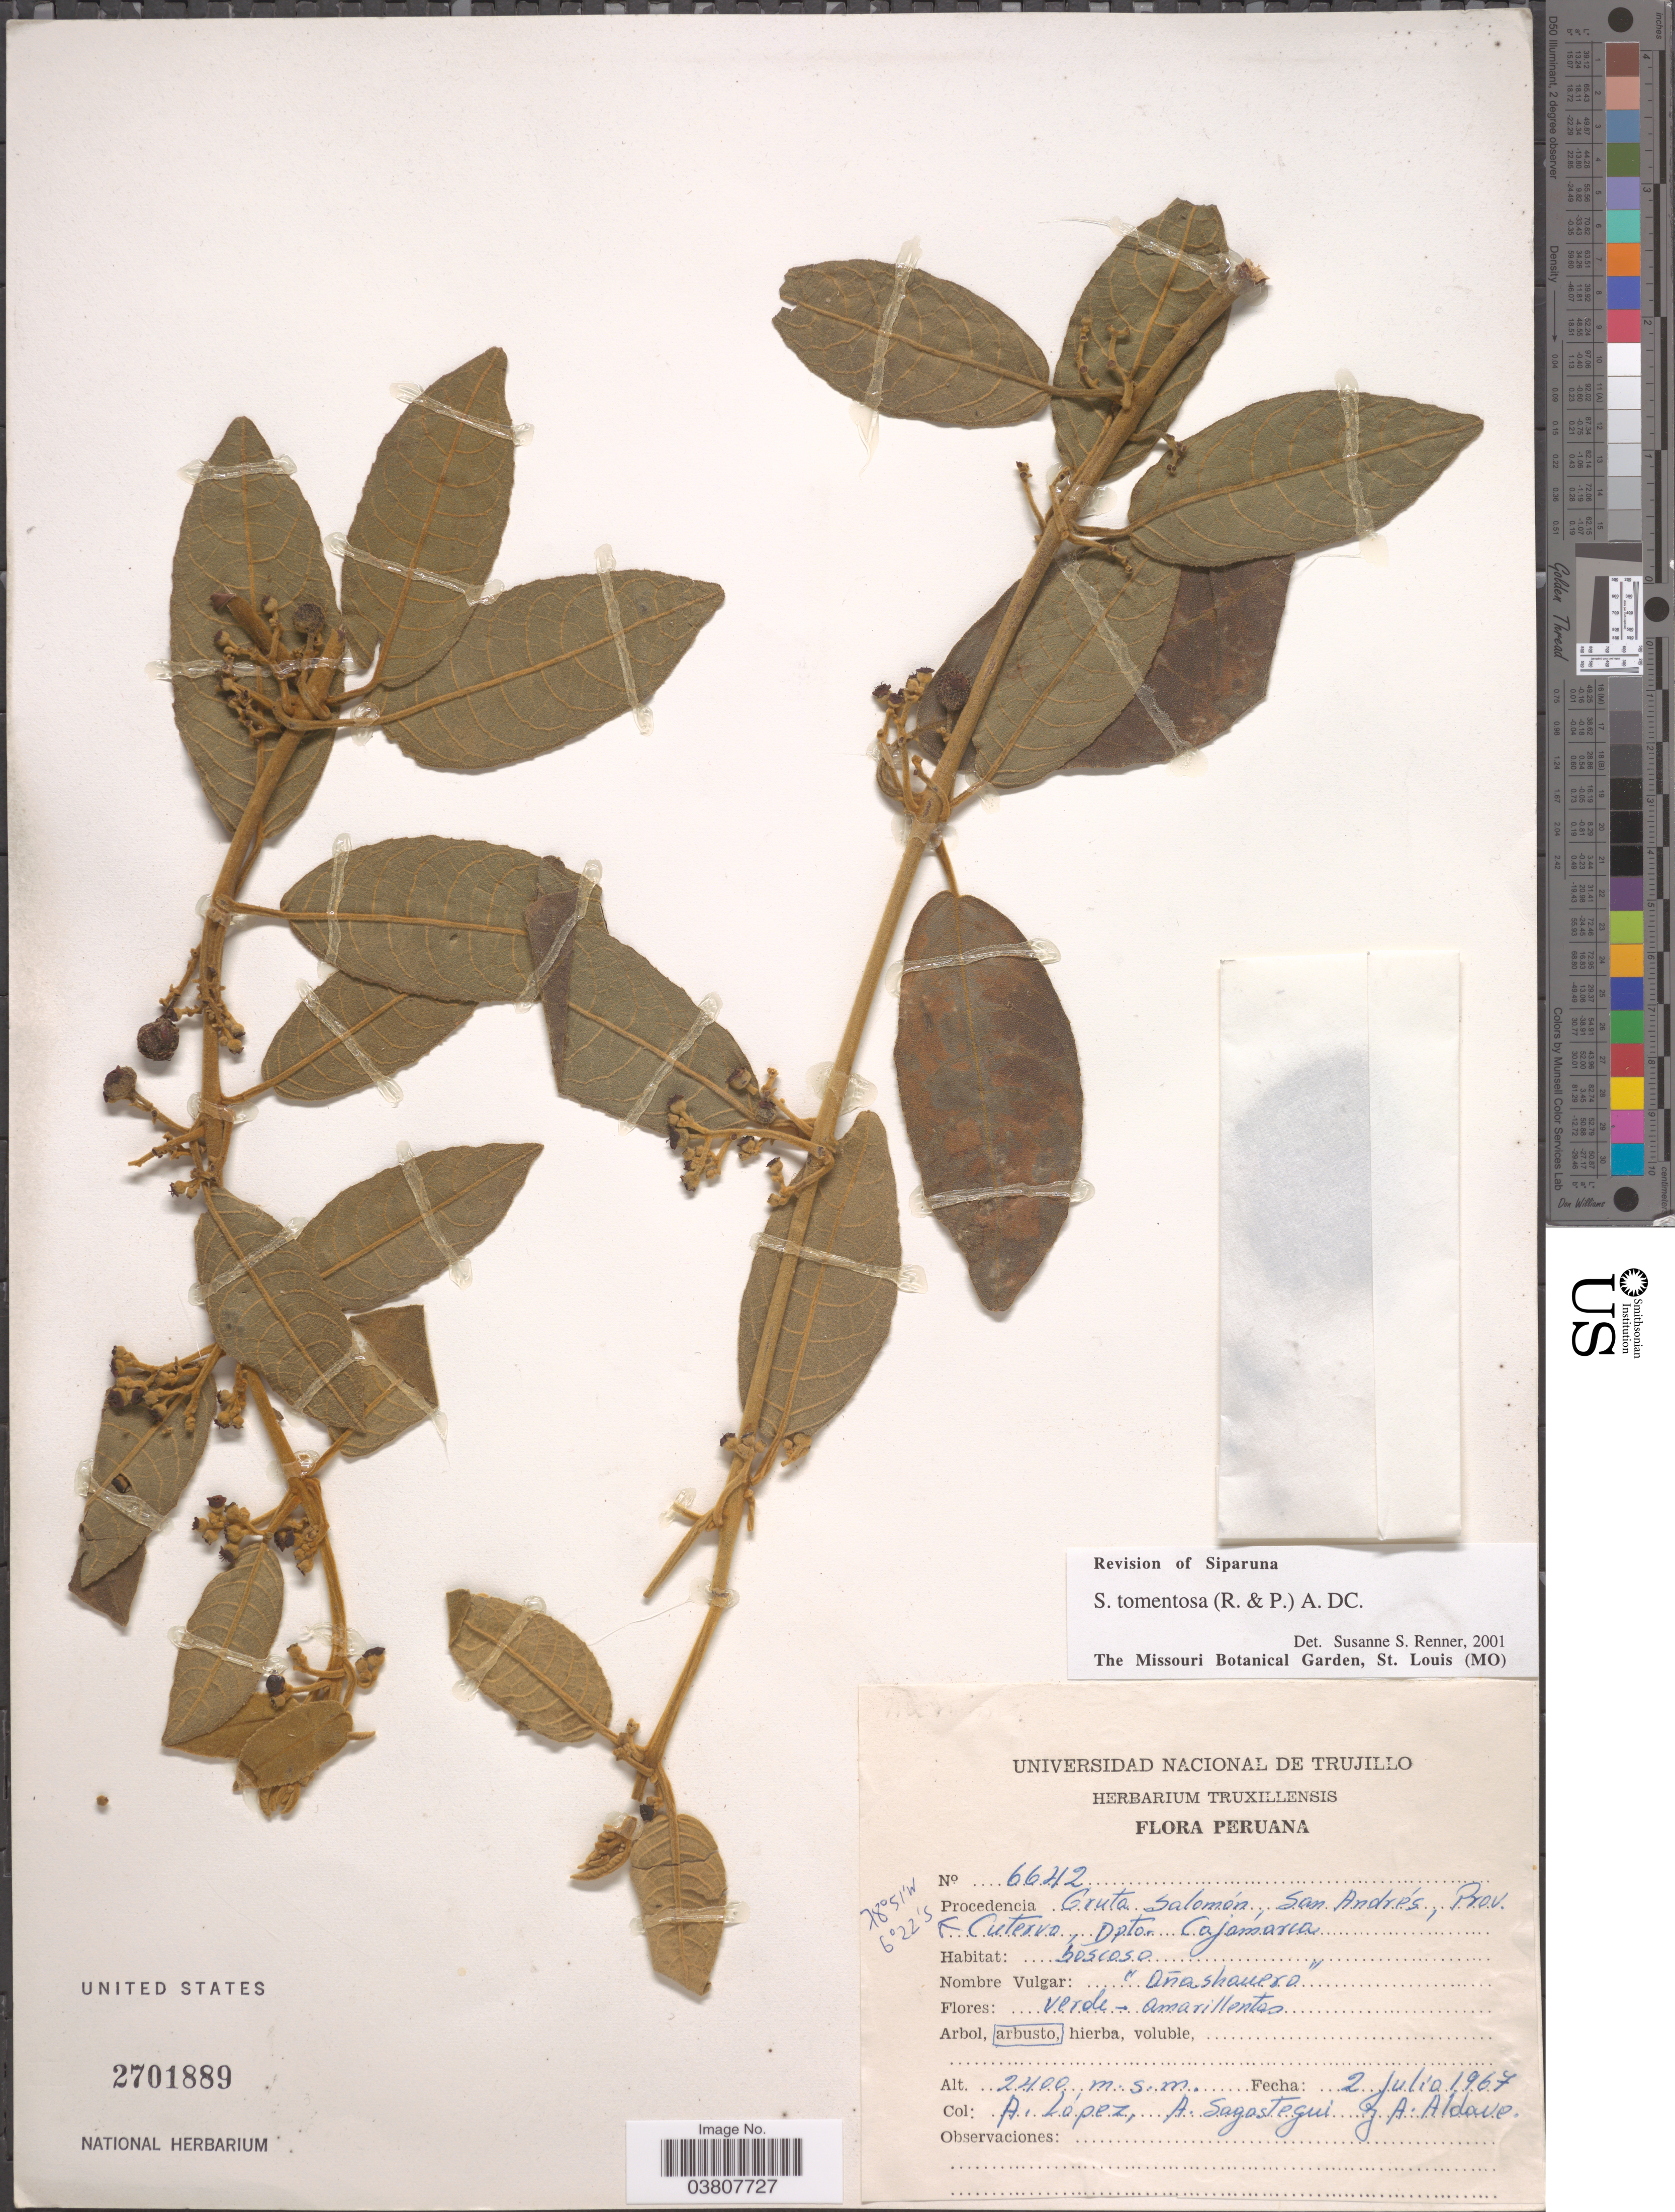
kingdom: Plantae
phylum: Tracheophyta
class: Magnoliopsida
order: Laurales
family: Siparunaceae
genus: Siparuna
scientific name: Siparuna tomentosa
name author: Perkins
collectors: A. Lopez, A. Sagastegui & A. Aldave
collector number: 6642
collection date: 1967-07-02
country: Peru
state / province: Cajamarca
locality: Gruta Salomón, San Andrés, Prov. Cutervo, Dpto. Cajamarca.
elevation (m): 2400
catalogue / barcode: US 2701889